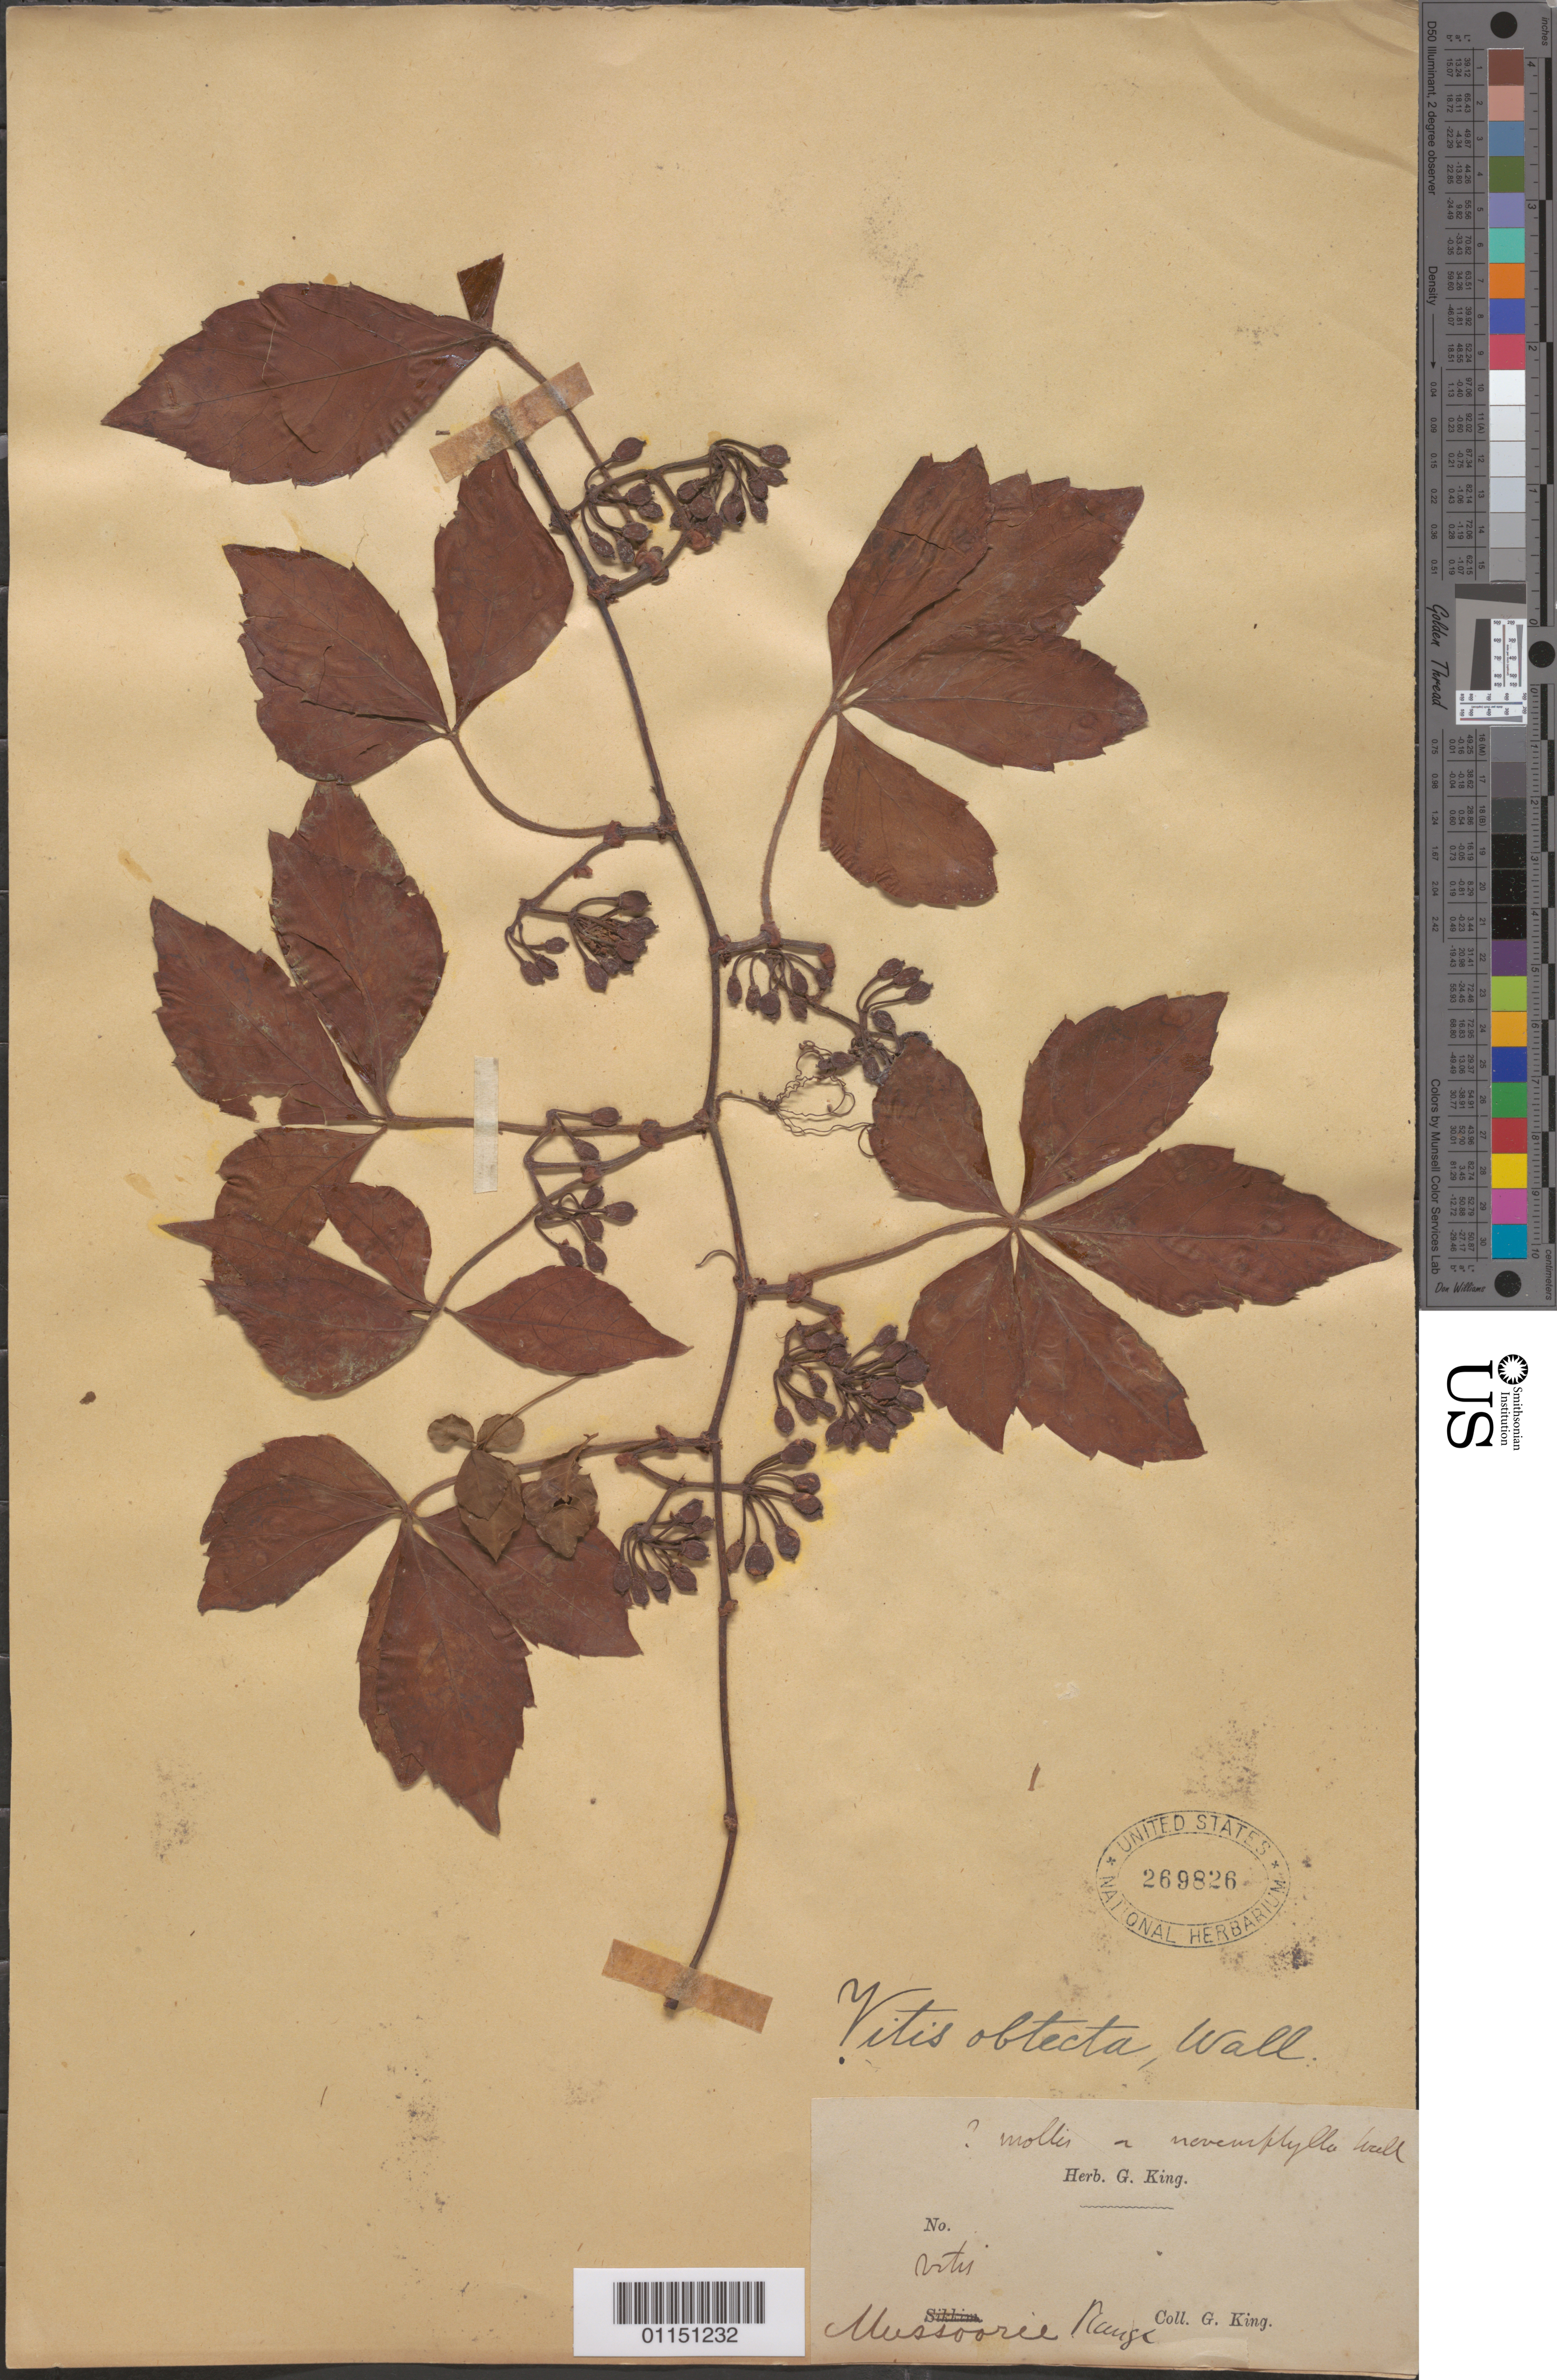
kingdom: Plantae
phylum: Tracheophyta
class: Magnoliopsida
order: Vitales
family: Vitaceae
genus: Vitis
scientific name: Vitis obtecta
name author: Wall. & M.A. Lawson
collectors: G. King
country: India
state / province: Uttarakhand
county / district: Dehradun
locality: Mussoorie Range.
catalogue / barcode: US 269826